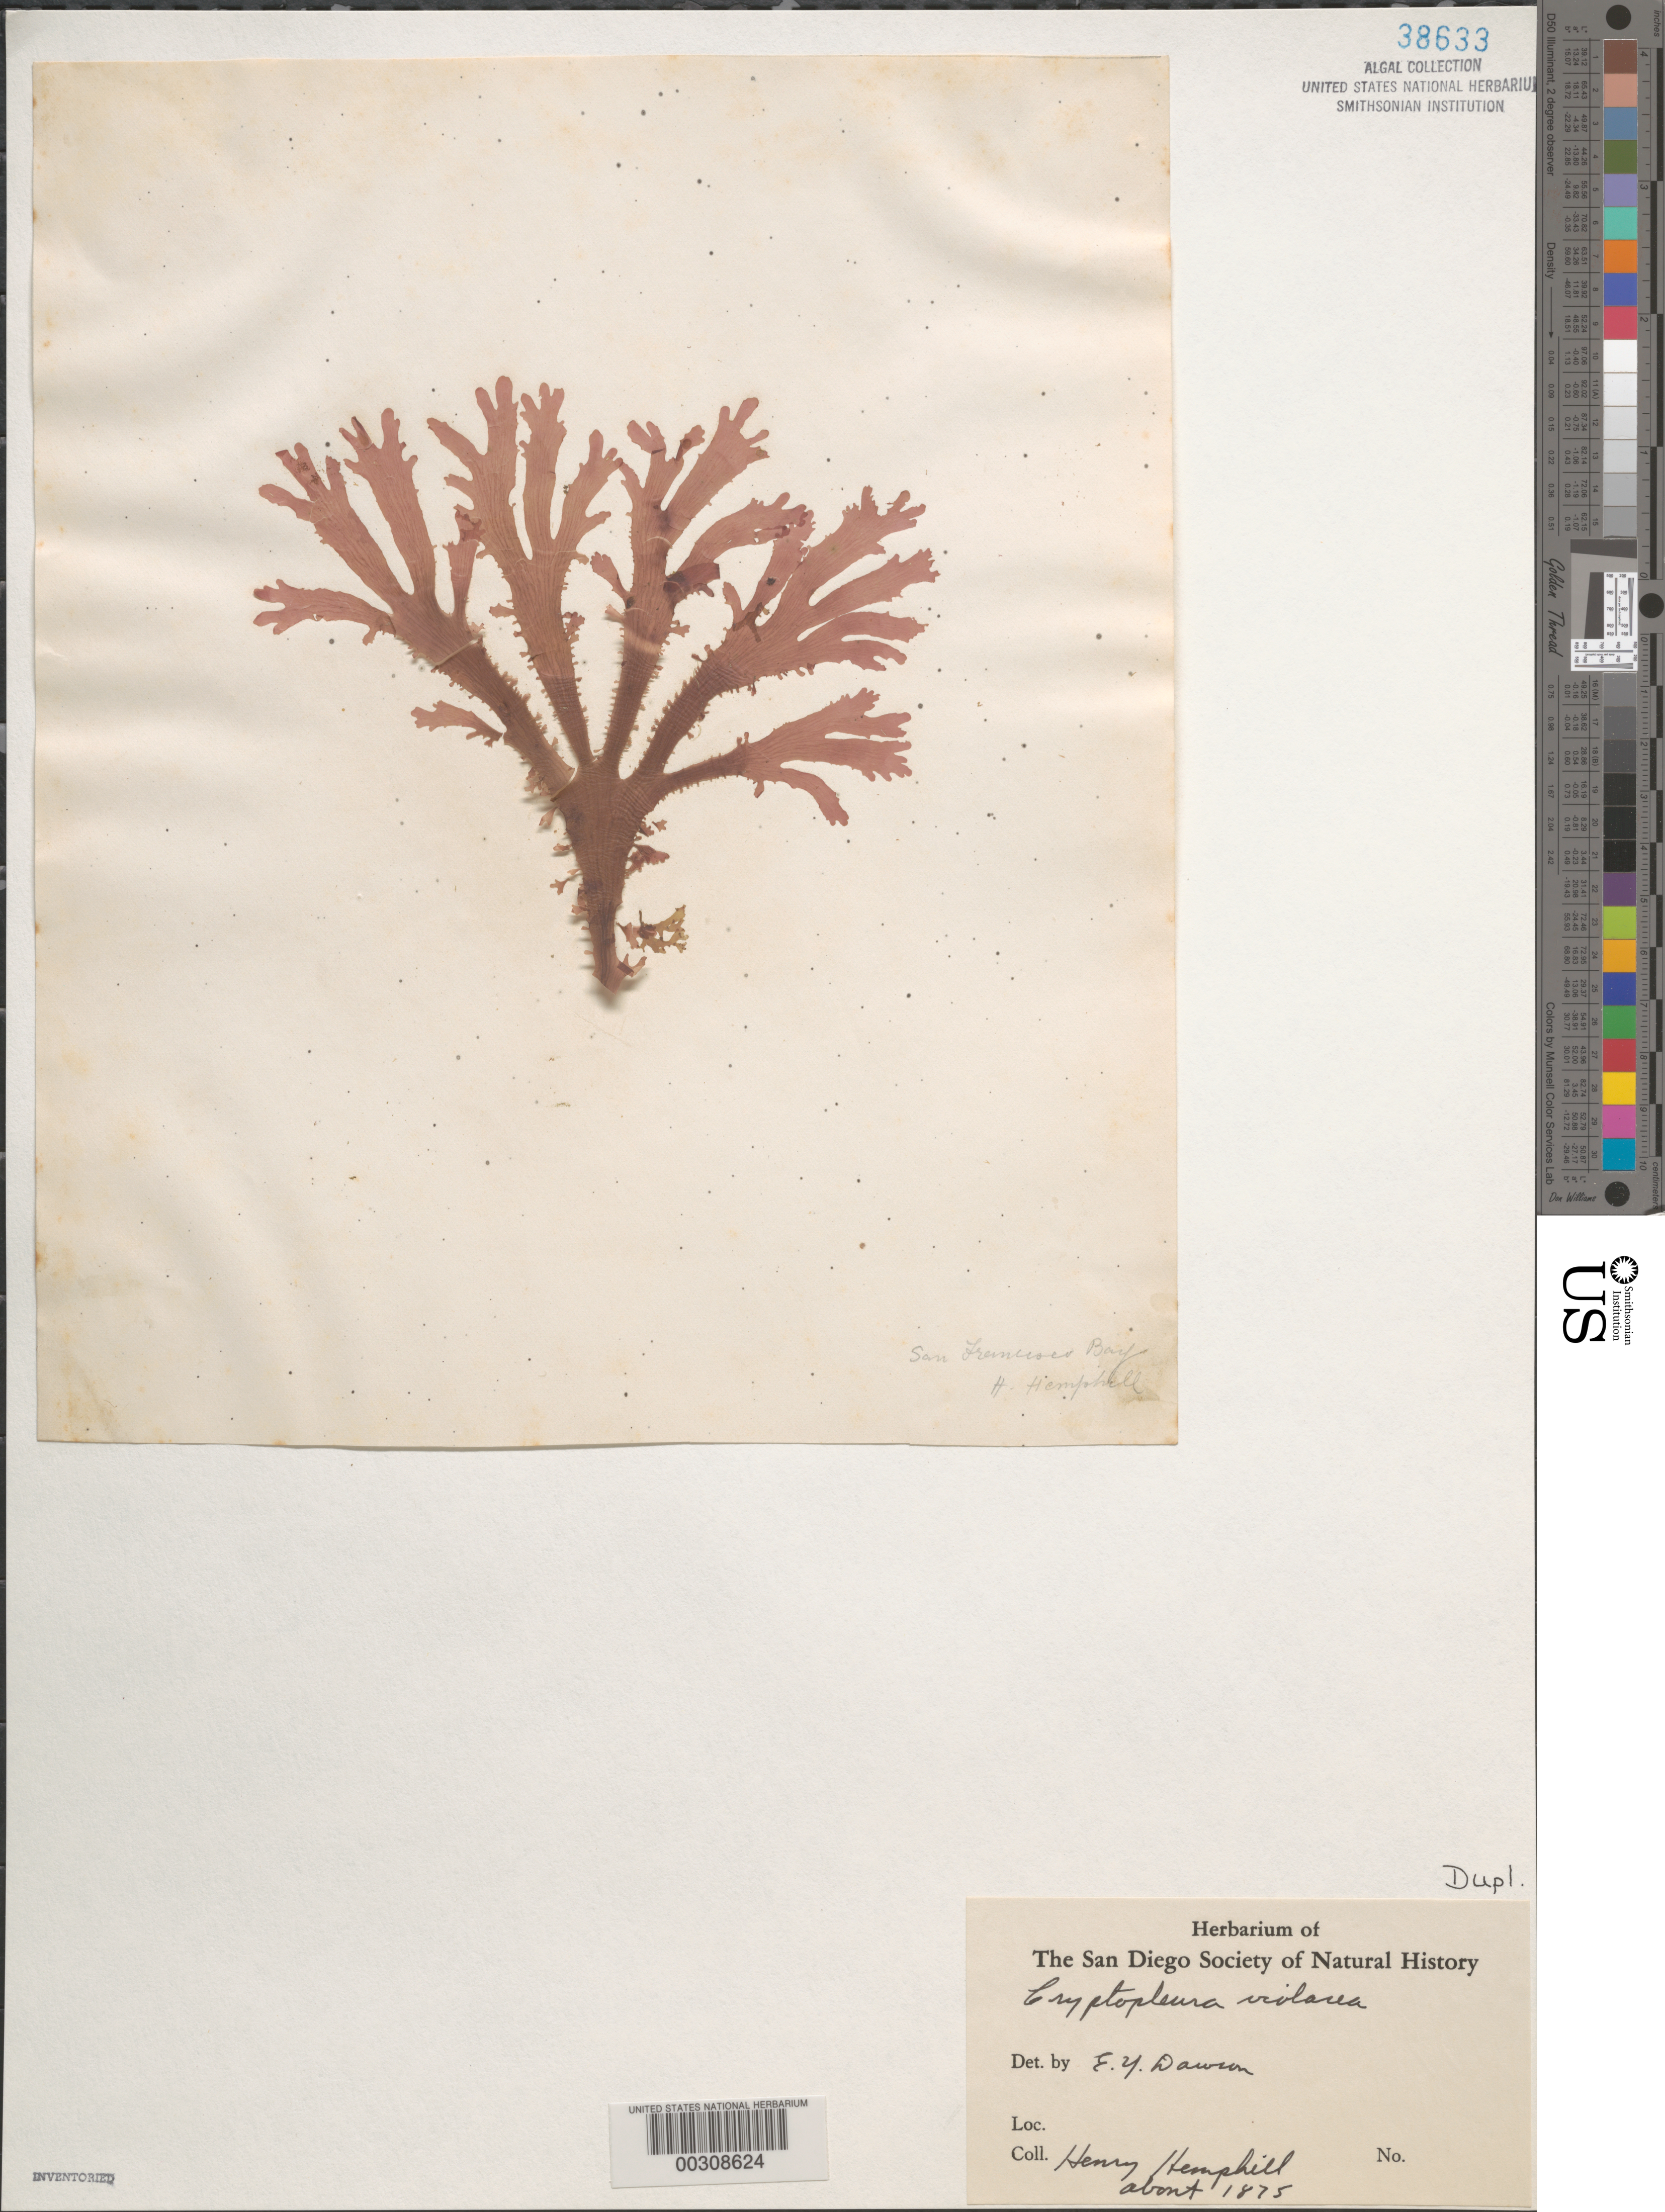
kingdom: Plantae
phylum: Rhodophyta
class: Florideophyceae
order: Ceramiales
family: Delesseriaceae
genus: Cryptopleura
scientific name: Cryptopleura violacea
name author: (J. Ag.) Kylin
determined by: Dawson, E. Y.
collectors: A. H. Hemphill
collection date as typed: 1875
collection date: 1875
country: United States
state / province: California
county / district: San Francisco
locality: San Francisco Bay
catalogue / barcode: US 38633